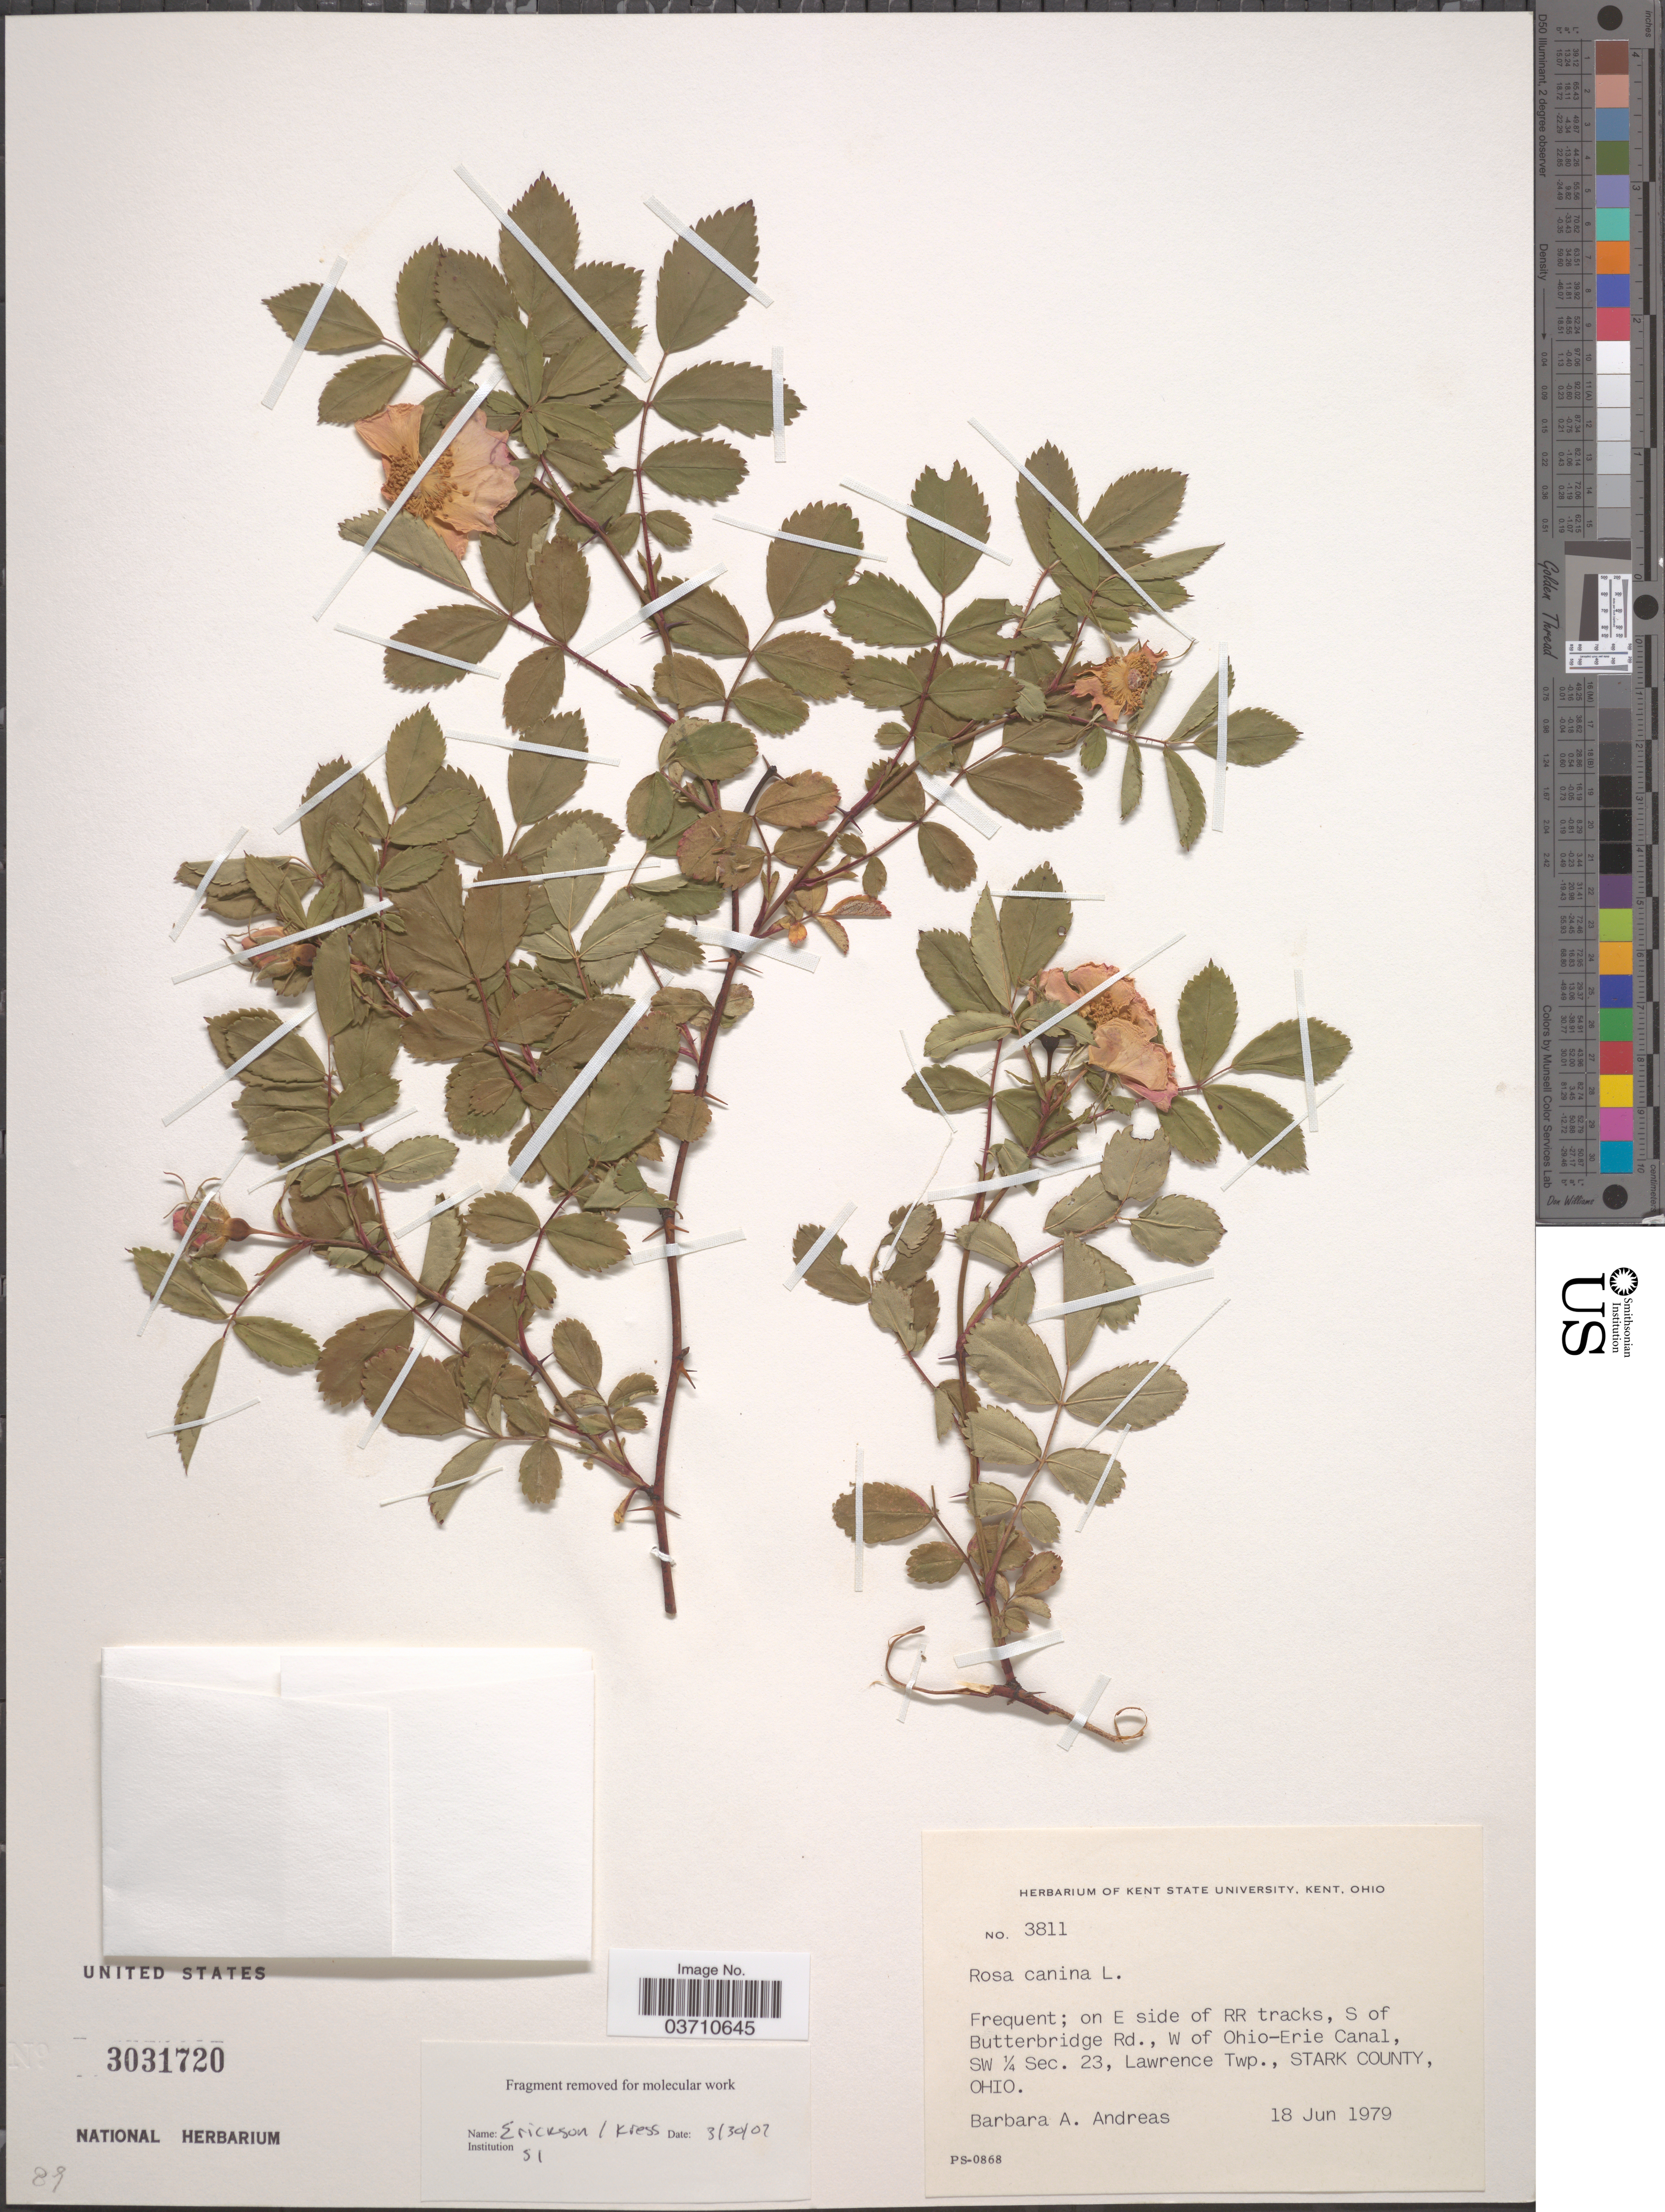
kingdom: Plantae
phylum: Tracheophyta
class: Magnoliopsida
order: Rosales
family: Rosaceae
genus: Rosa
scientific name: Rosa canina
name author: L.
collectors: B. A. Andreas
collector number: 3811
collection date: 1979-06-18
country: United States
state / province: Ohio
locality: On E side of RR tracks, S of Butterbridge Rd., W of Ohio-Erie Canal, SW ¼ Sec. 23, Lawrence Twp., Stark County.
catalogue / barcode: US 3031720